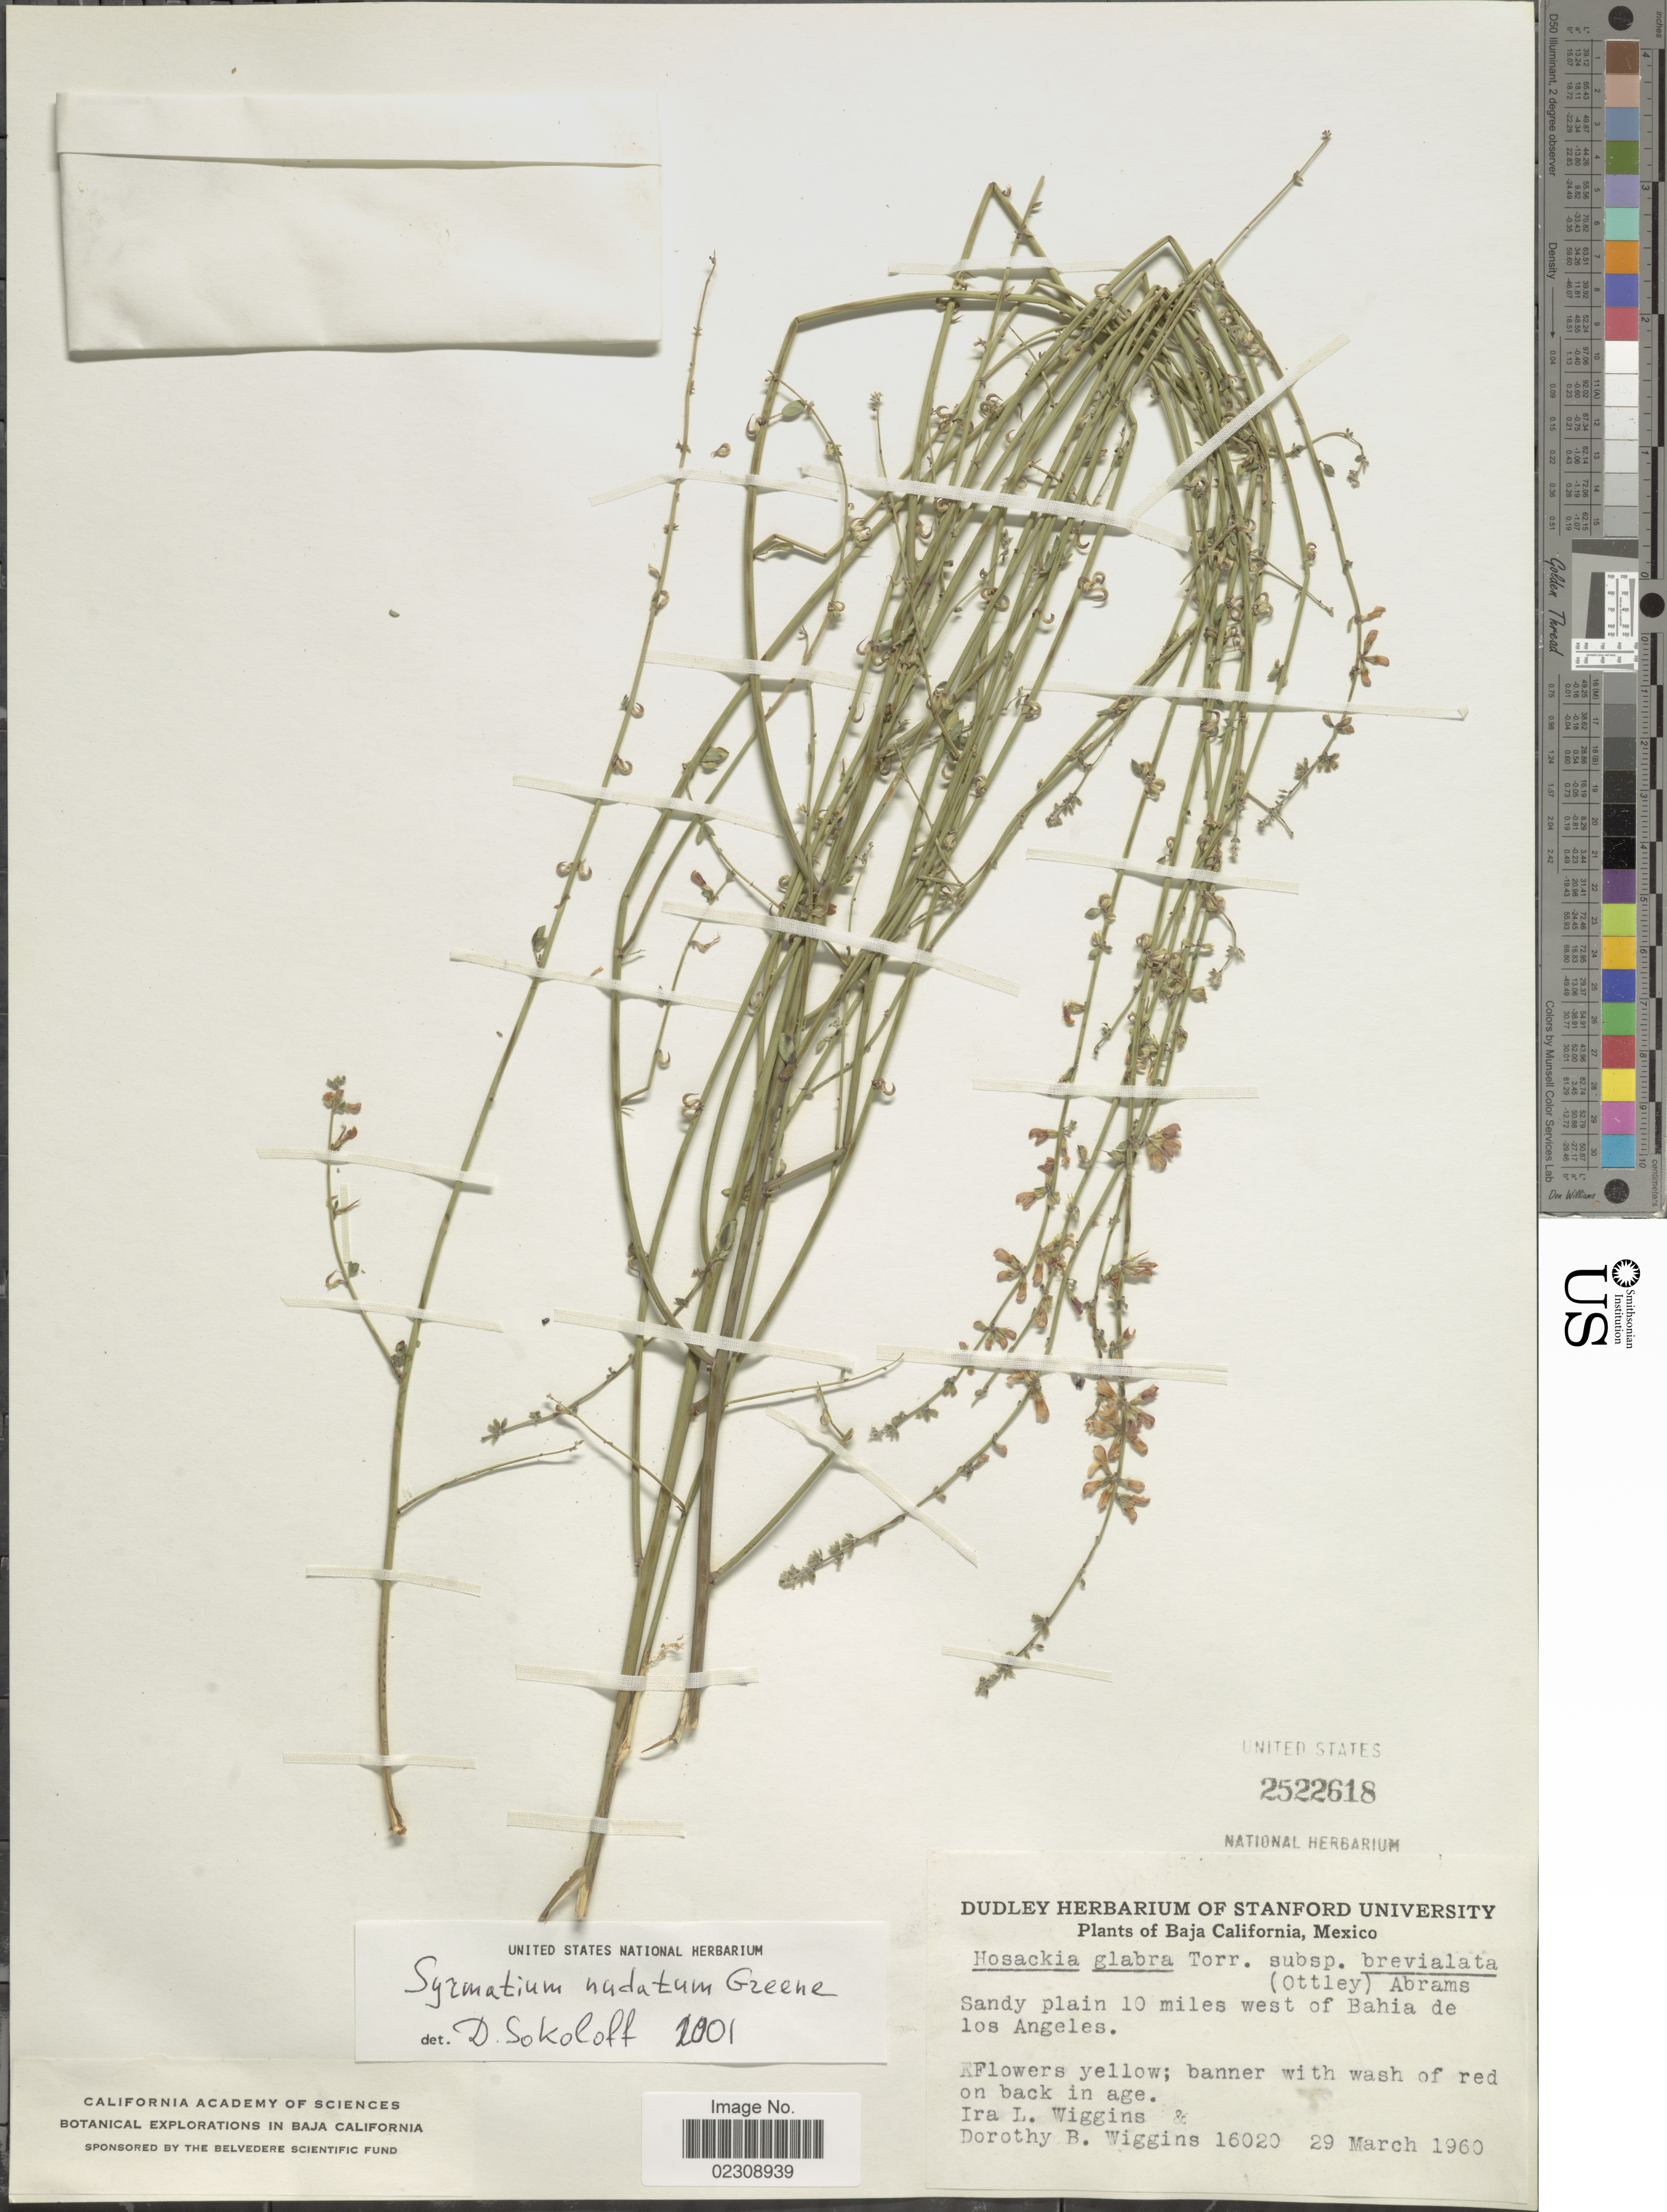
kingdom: Plantae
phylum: Tracheophyta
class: Magnoliopsida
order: Fabales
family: Fabaceae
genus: Syrmatium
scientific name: Syrmatium nudatum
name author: Greene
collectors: I. L. Wiggins & D. B. Wiggins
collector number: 16020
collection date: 1960-03-29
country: Mexico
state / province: Baja California Norte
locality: Sandy plain 10 miles west of Bahia de los Angeles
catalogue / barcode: US 2522618